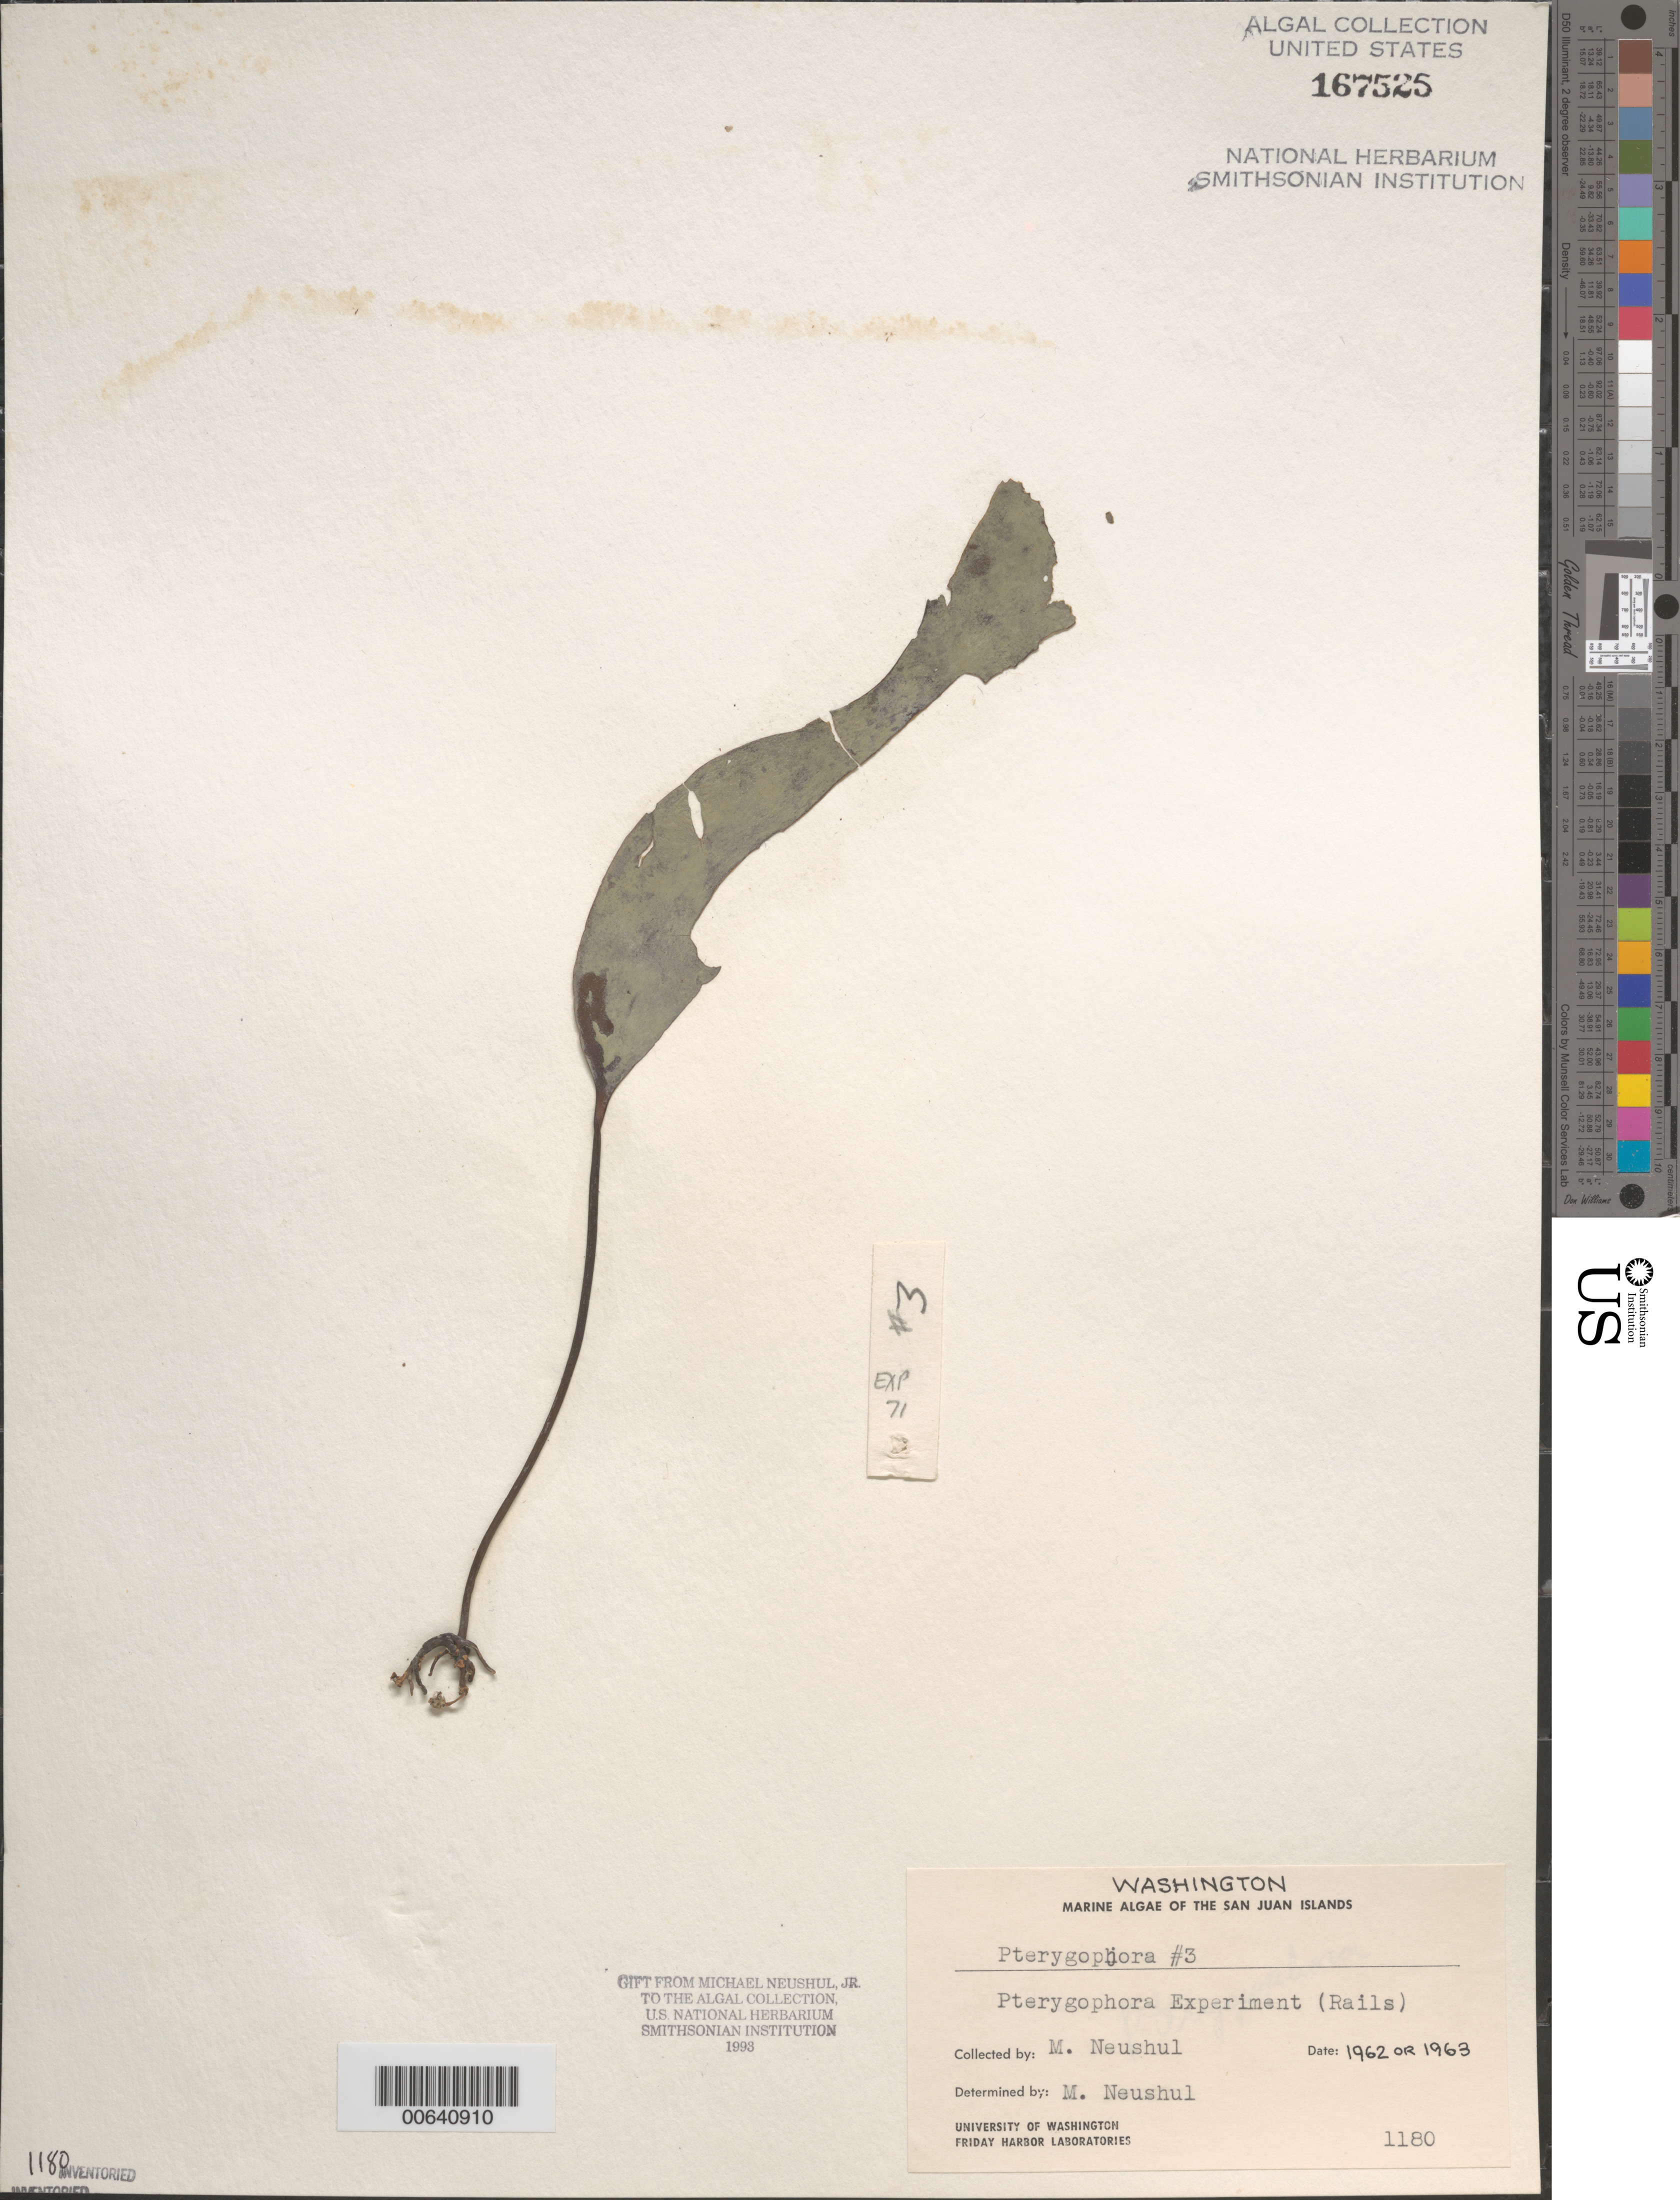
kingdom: Chromista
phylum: Ochrophyta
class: Phaeophyceae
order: Laminariales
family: Alariaceae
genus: Pterygophora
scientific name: Pterygophora sp.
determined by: Neushul, M.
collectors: M. Neushul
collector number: Neushul 1180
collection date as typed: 1962 or -- --- 1963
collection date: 1962 or 1963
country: United States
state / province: Washington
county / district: San Juan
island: San Juan Islands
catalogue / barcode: US 167525